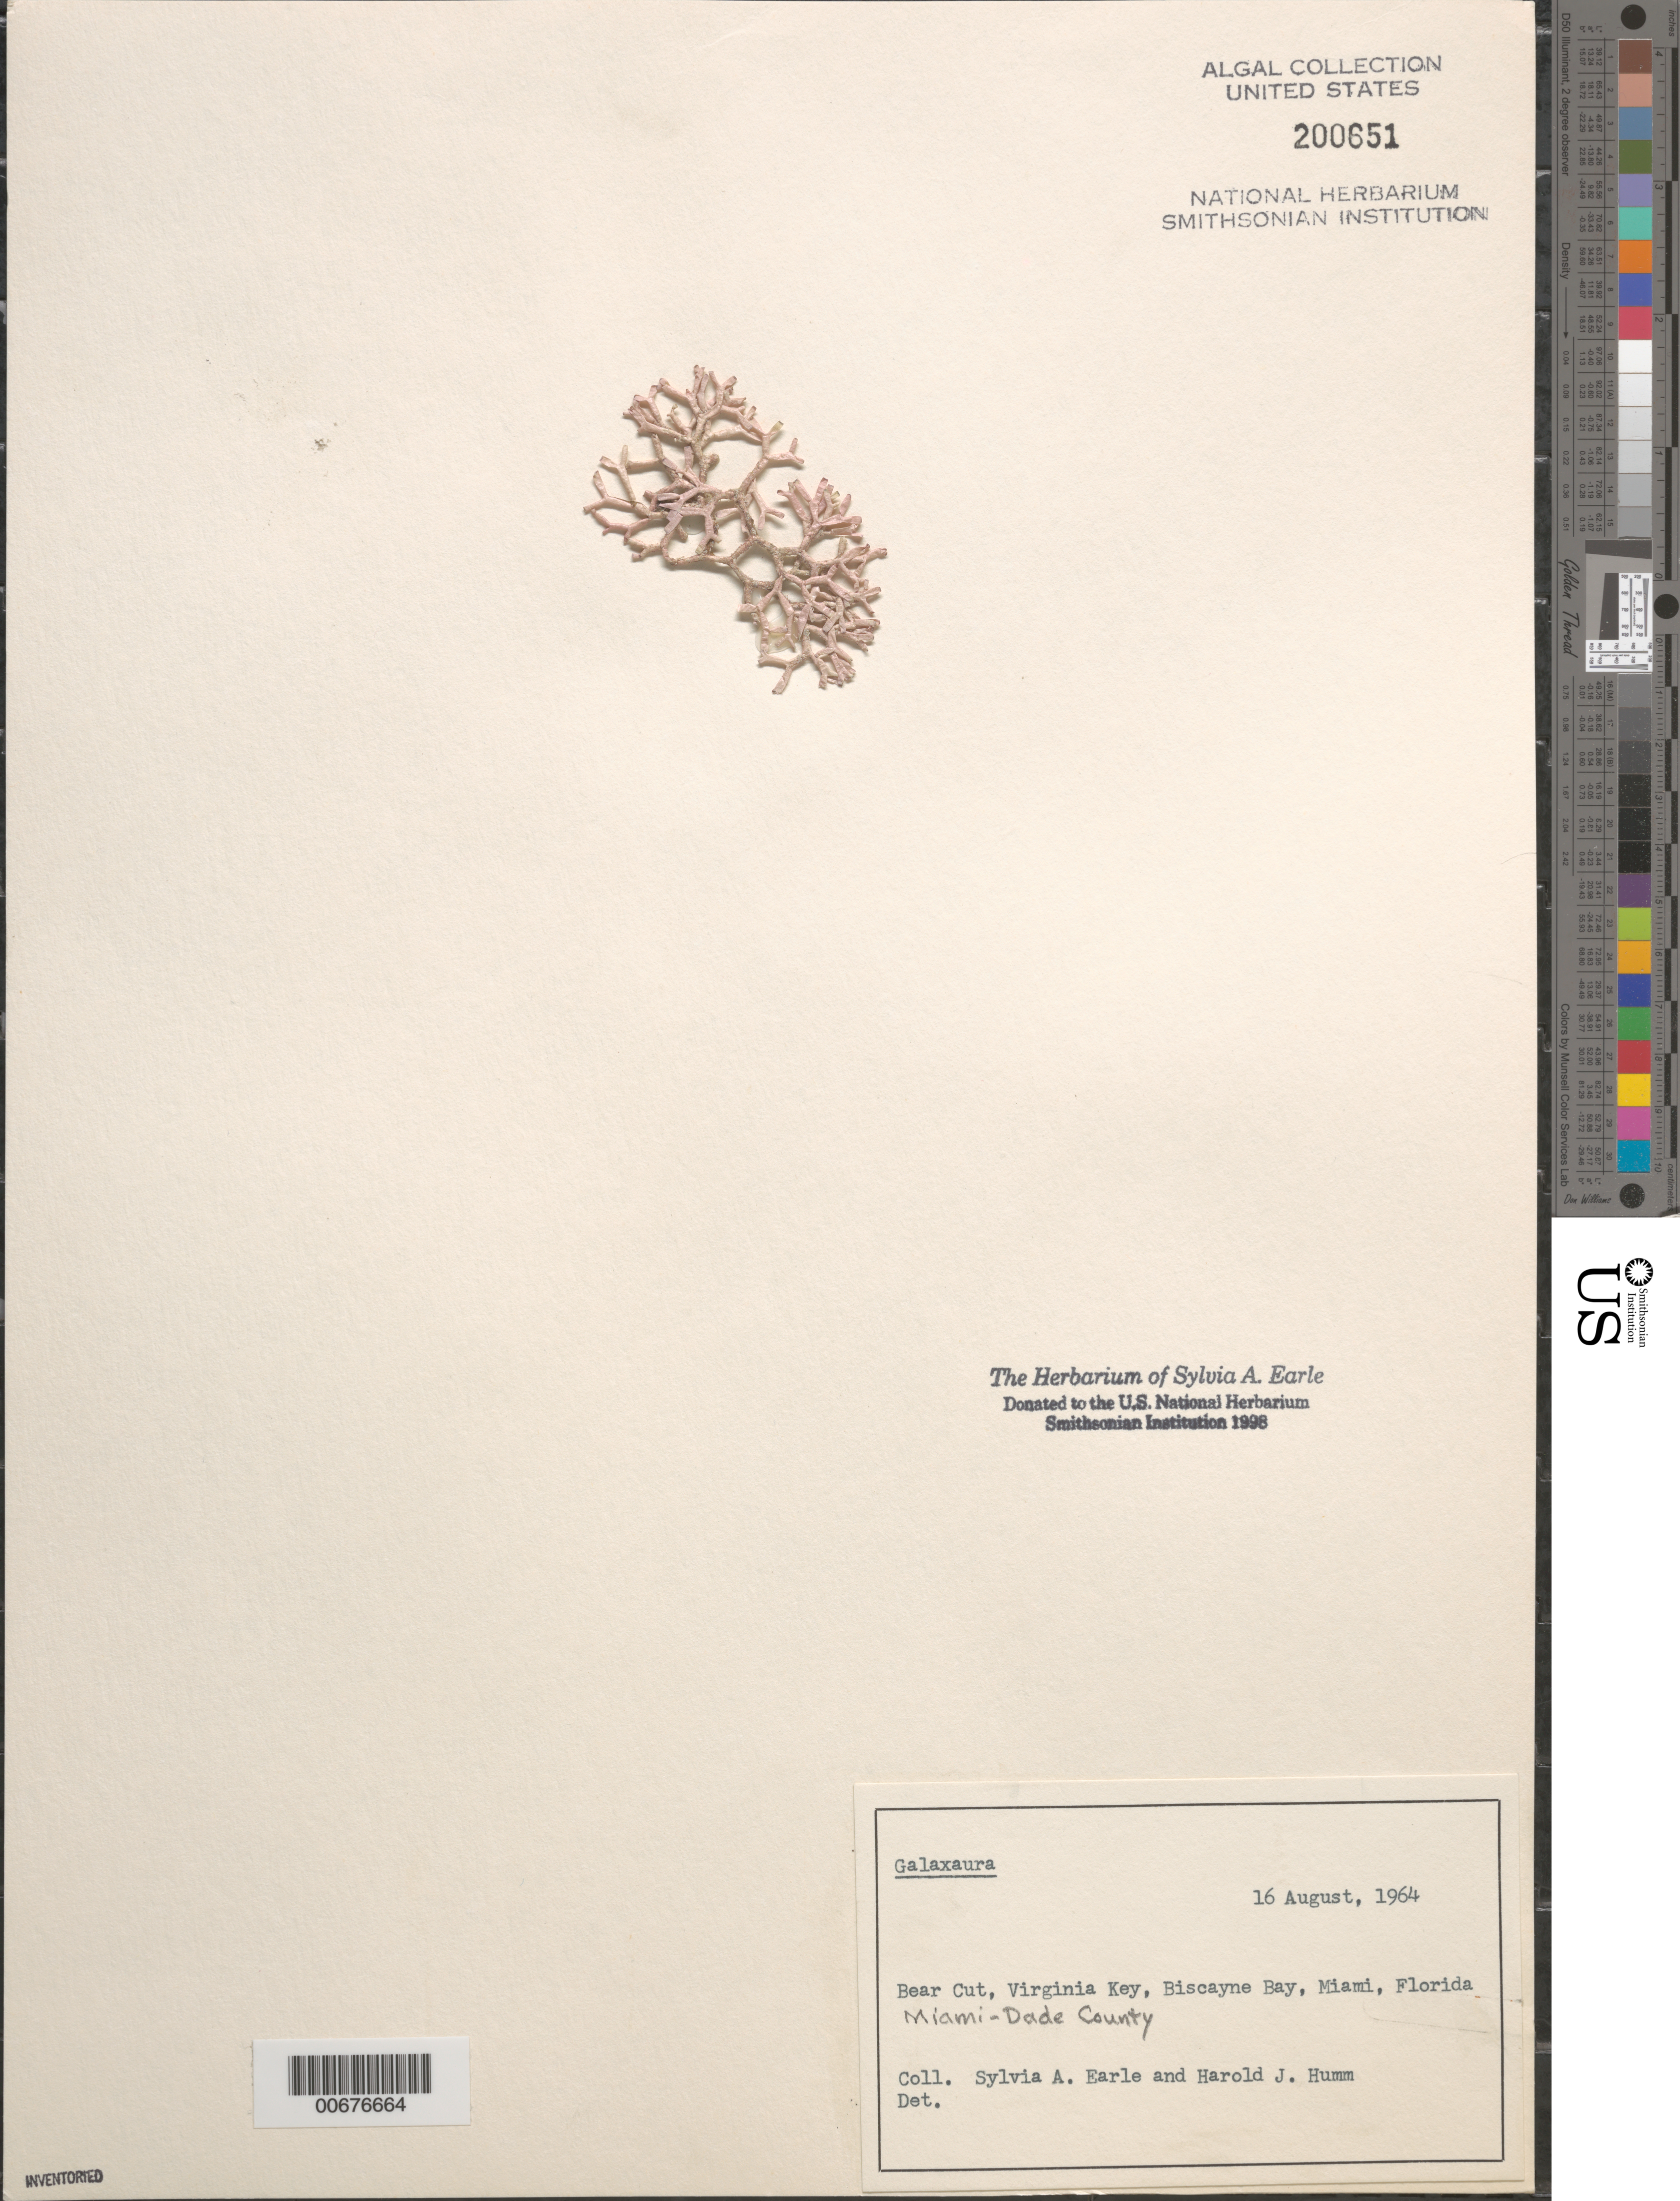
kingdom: Plantae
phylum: Rhodophyta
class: Florideophyceae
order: Nemaliales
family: Galaxauraceae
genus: Galaxaura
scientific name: Galaxaura sp.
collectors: S. A. Earle & H. J. Humm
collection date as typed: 16 Aug 1964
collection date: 1964-08-16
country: United States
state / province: Florida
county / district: Miami-Dade County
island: Virginia Key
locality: Bear Cut, Biscayne Bay, Miami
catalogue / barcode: US 200651